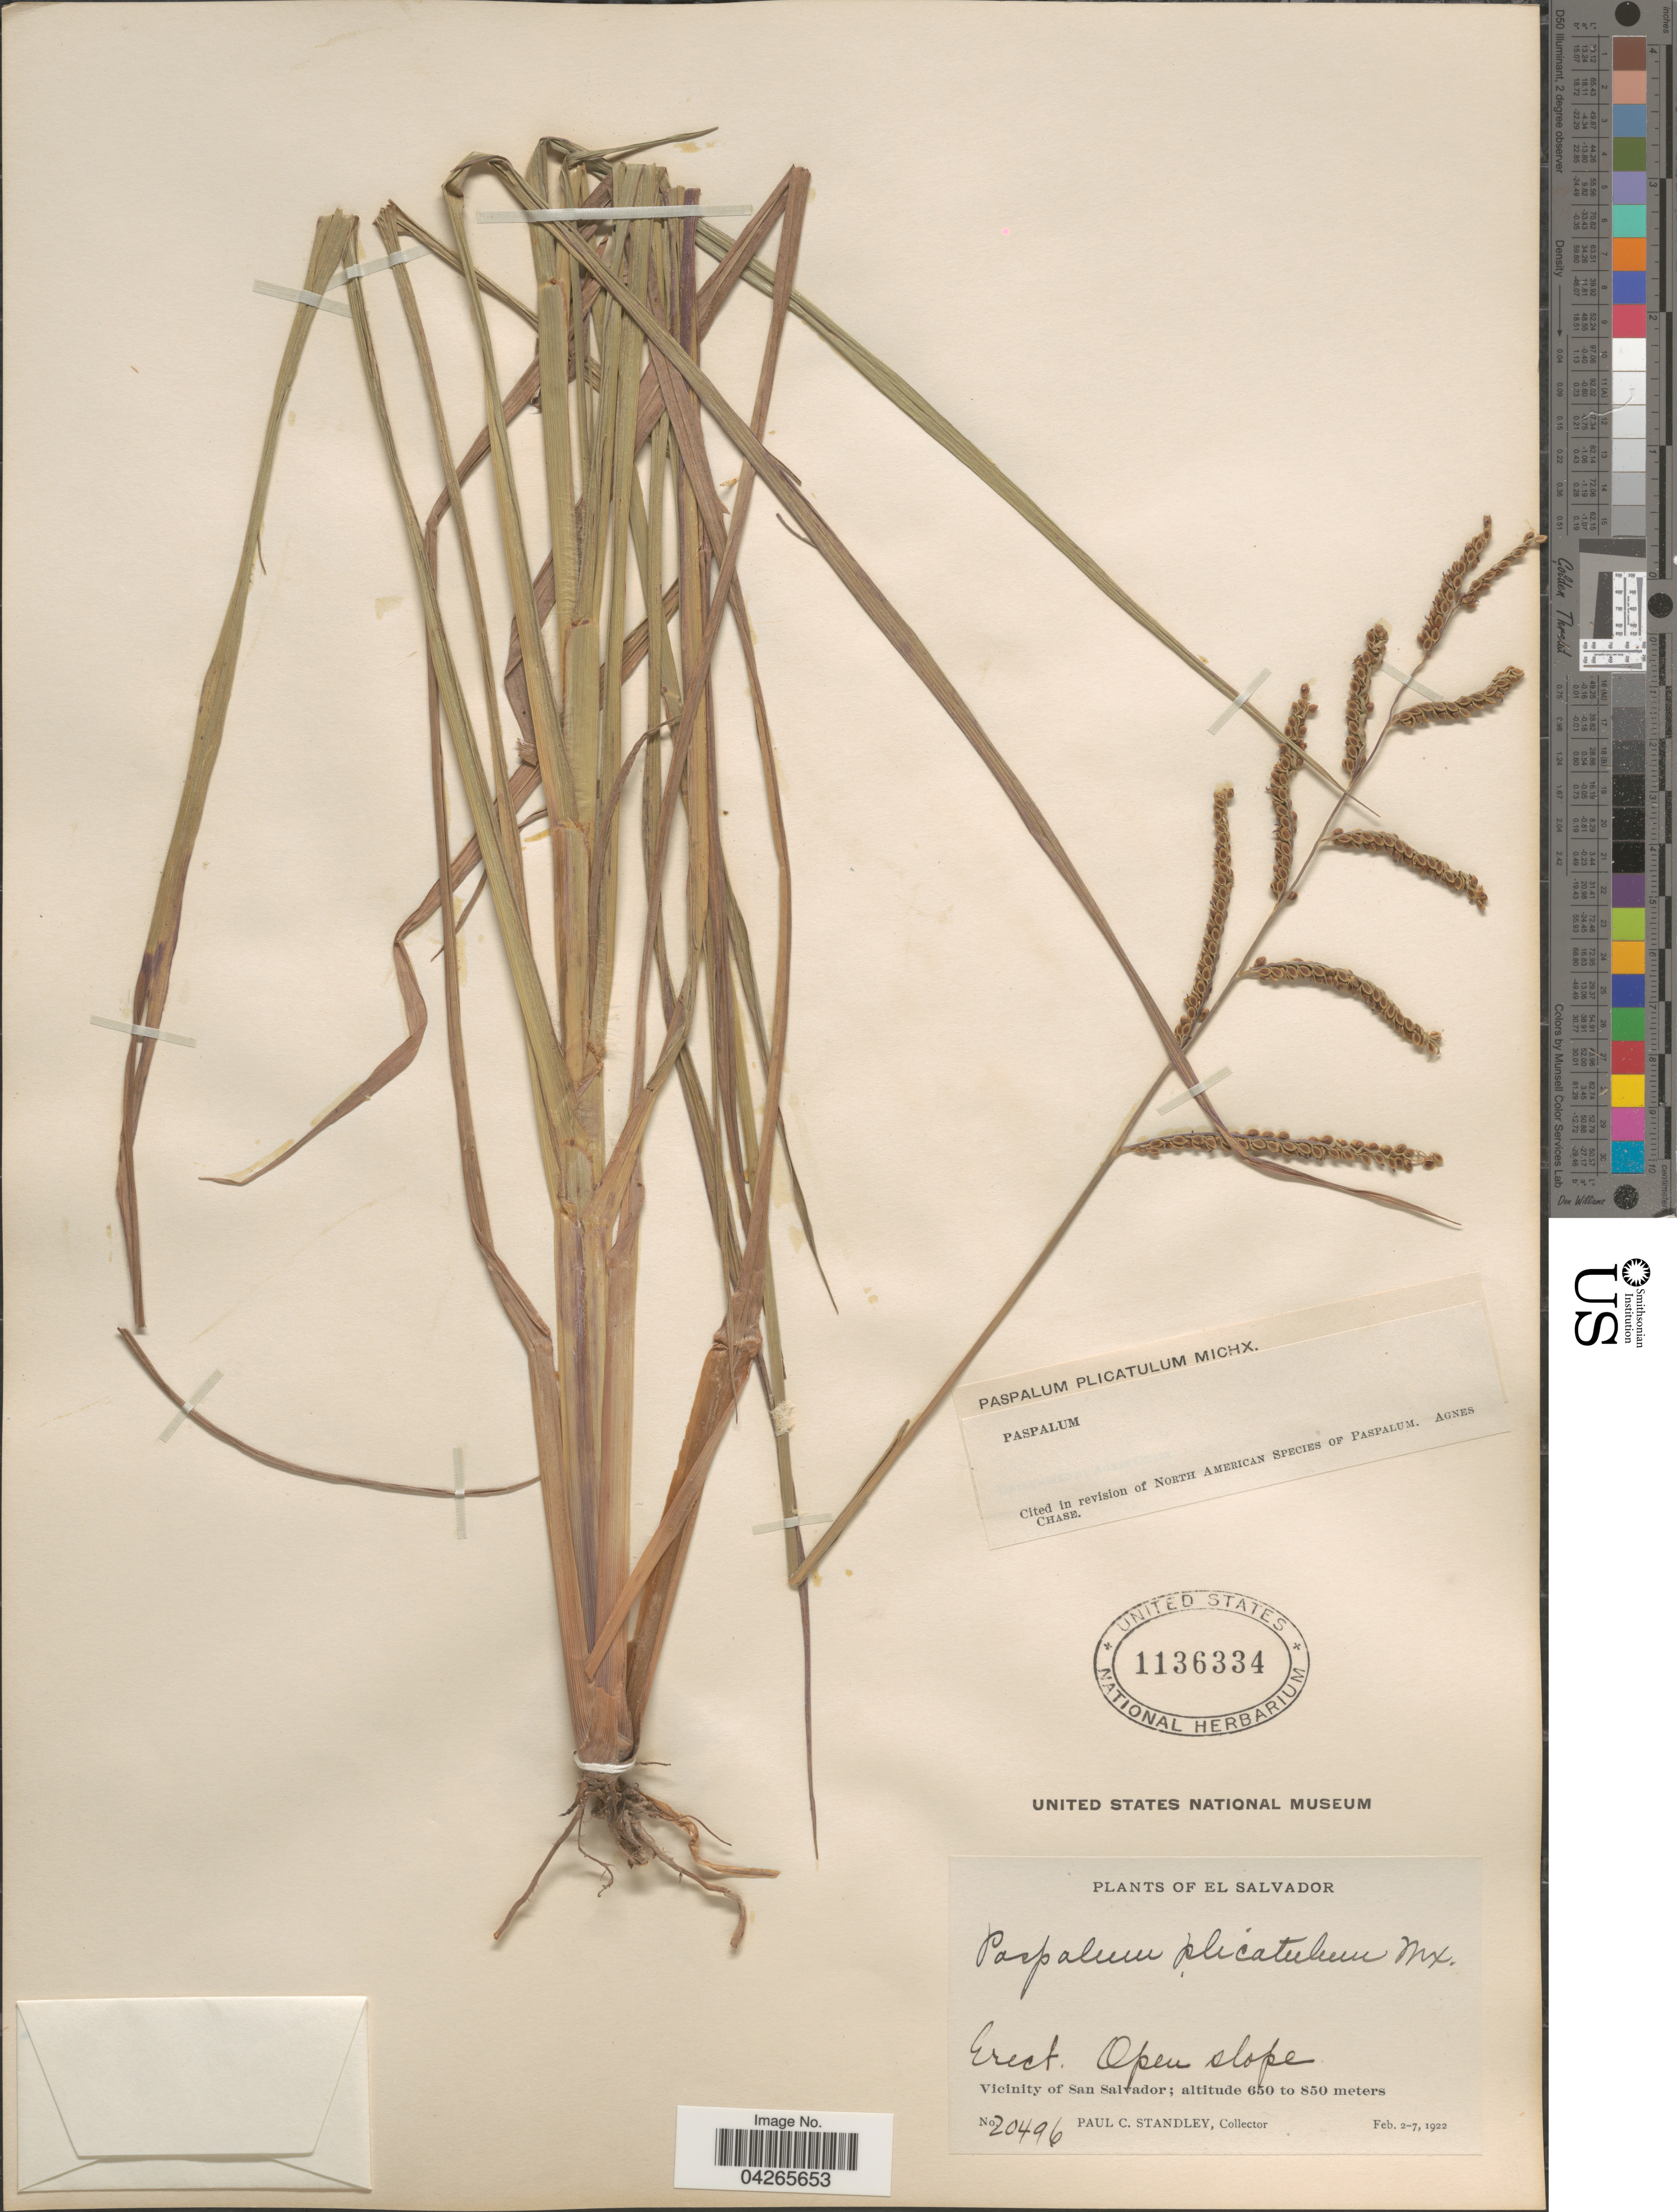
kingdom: Plantae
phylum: Tracheophyta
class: Liliopsida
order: Poales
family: Poaceae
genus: Paspalum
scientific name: Paspalum plicatulum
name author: Michx.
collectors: P. C. Standley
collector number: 20496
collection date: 1922-02-02/1922-02-07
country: El Salvador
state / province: San Salvador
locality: Open slope. Vicinity of San Salvador.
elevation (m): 650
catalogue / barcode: US 1136334